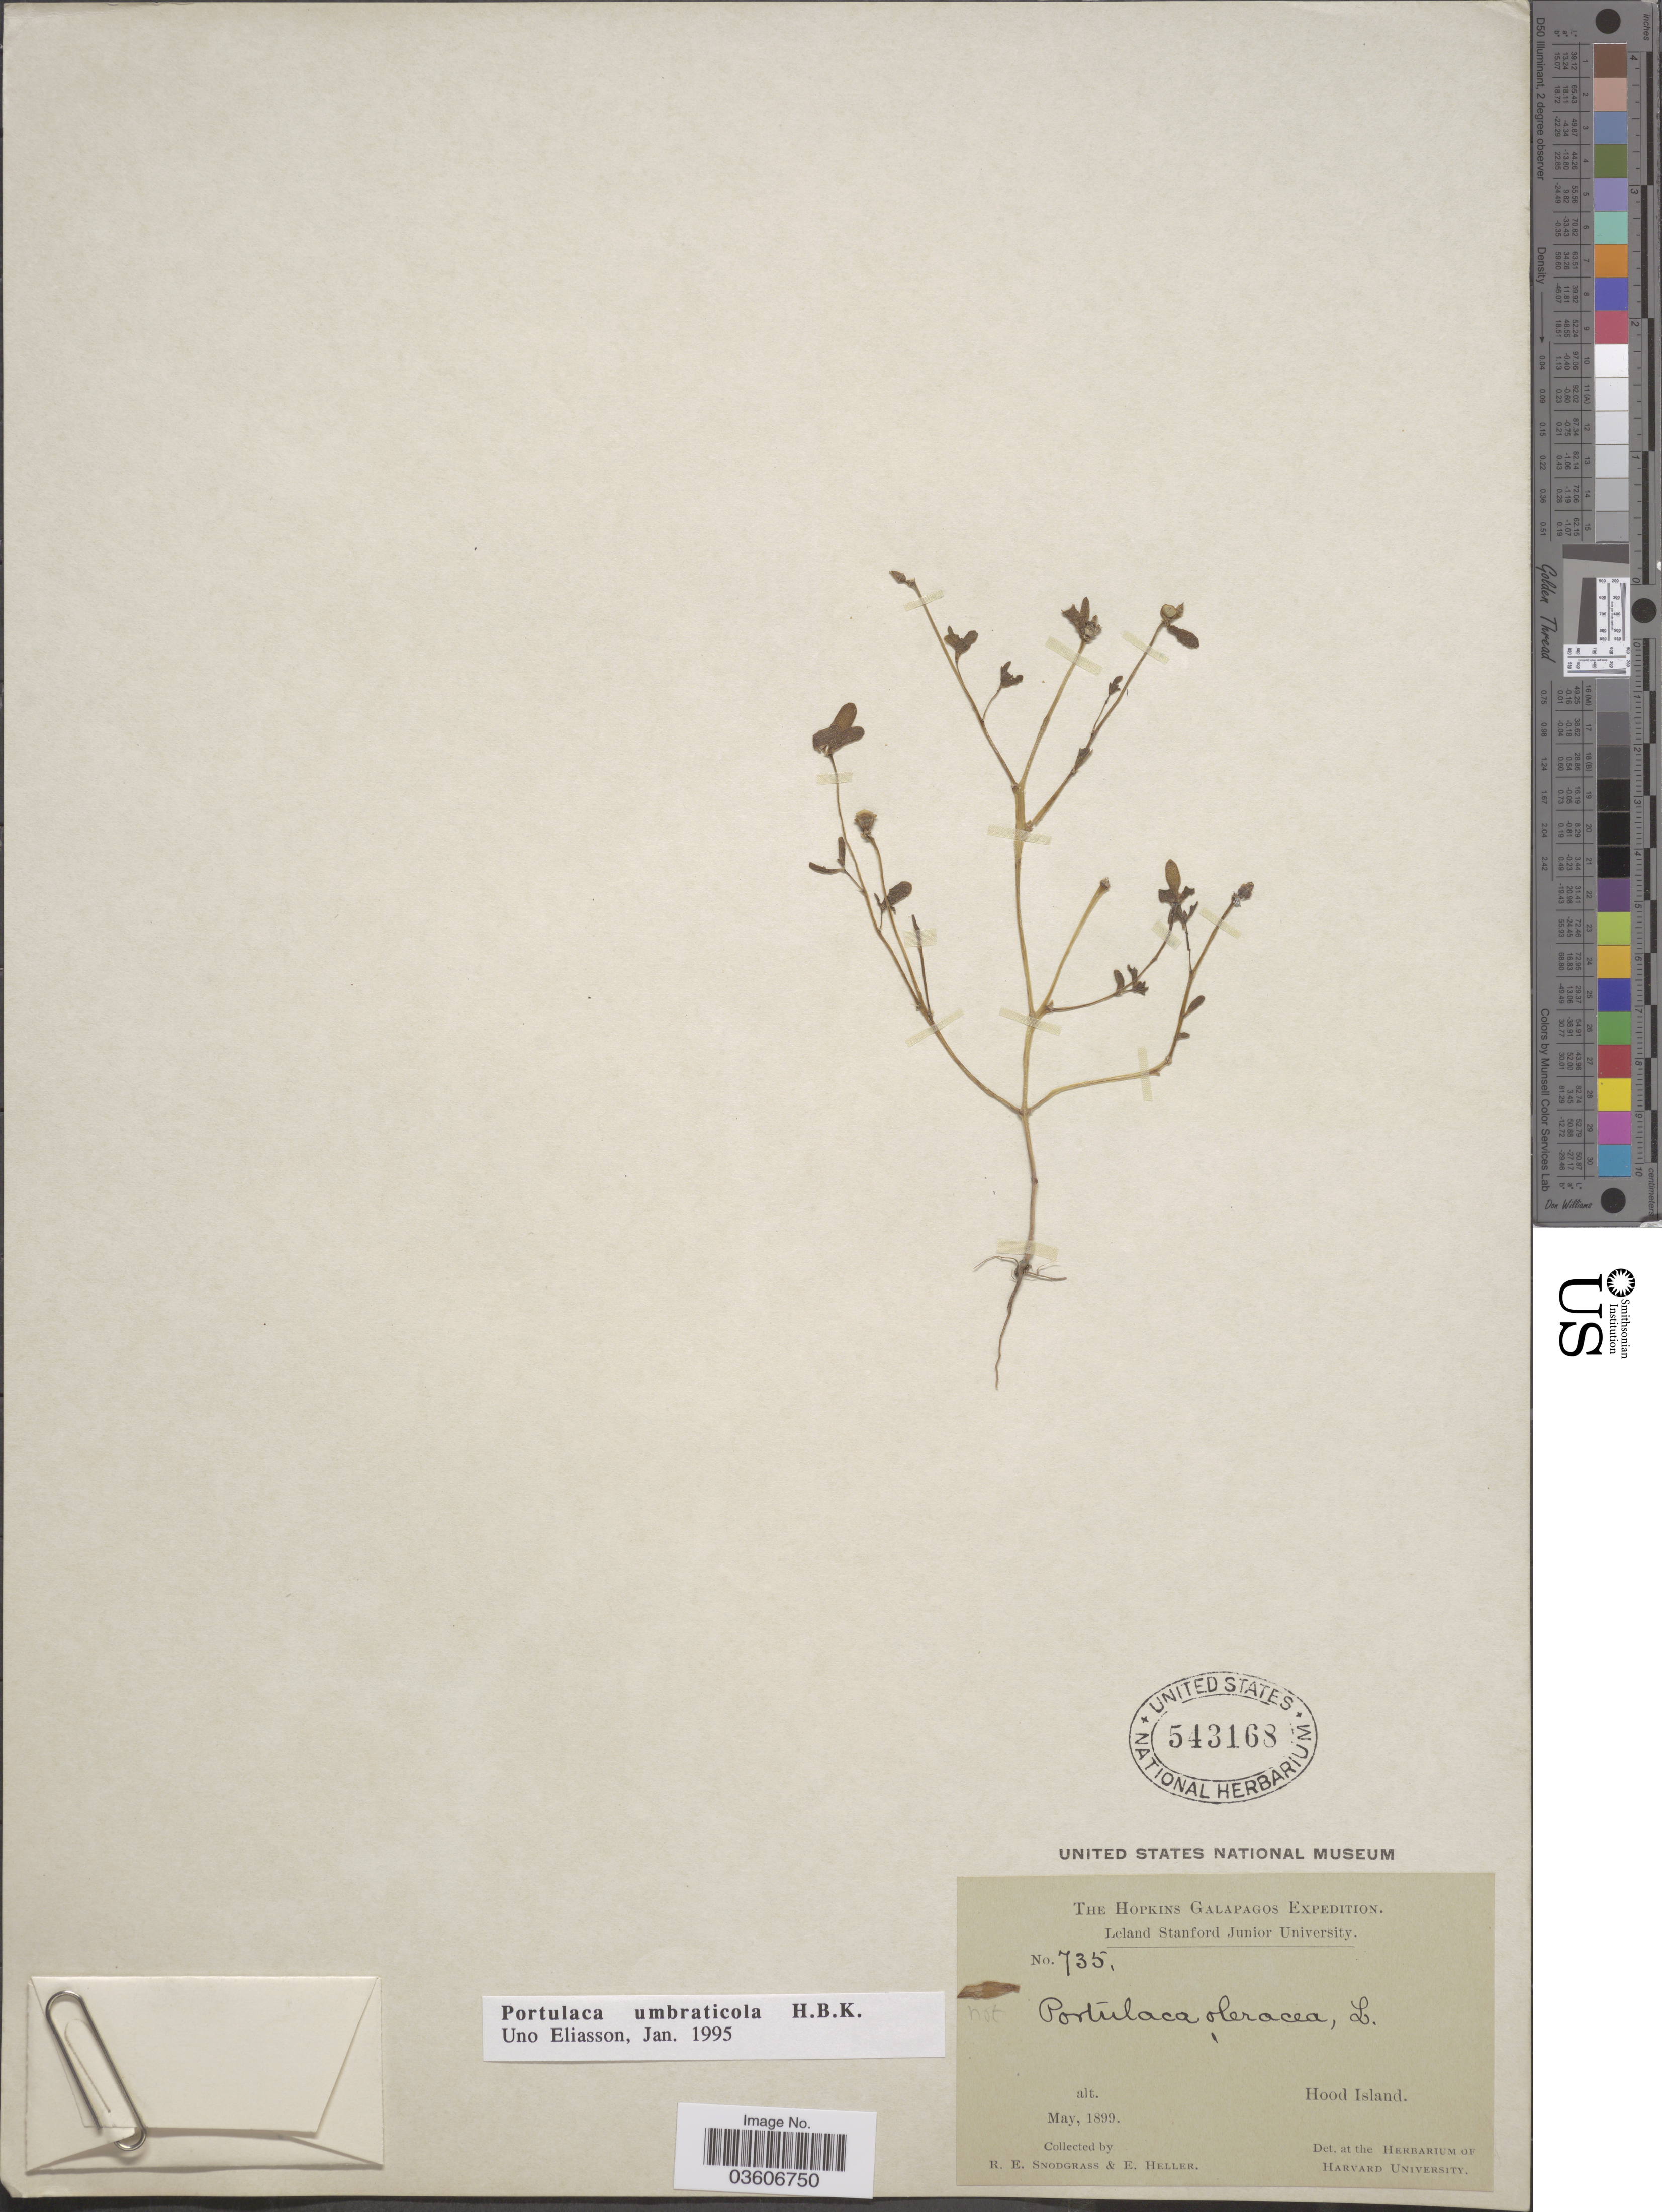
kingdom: Plantae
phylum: Tracheophyta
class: Magnoliopsida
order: Caryophyllales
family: Portulacaceae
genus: Portulaca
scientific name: Portulaca umbraticola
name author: Kunth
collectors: R. E. Snodgrass & E. Heller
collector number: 735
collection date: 1899-05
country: Ecuador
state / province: Colón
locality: Galapagos. Hood Island.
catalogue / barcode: US 543168